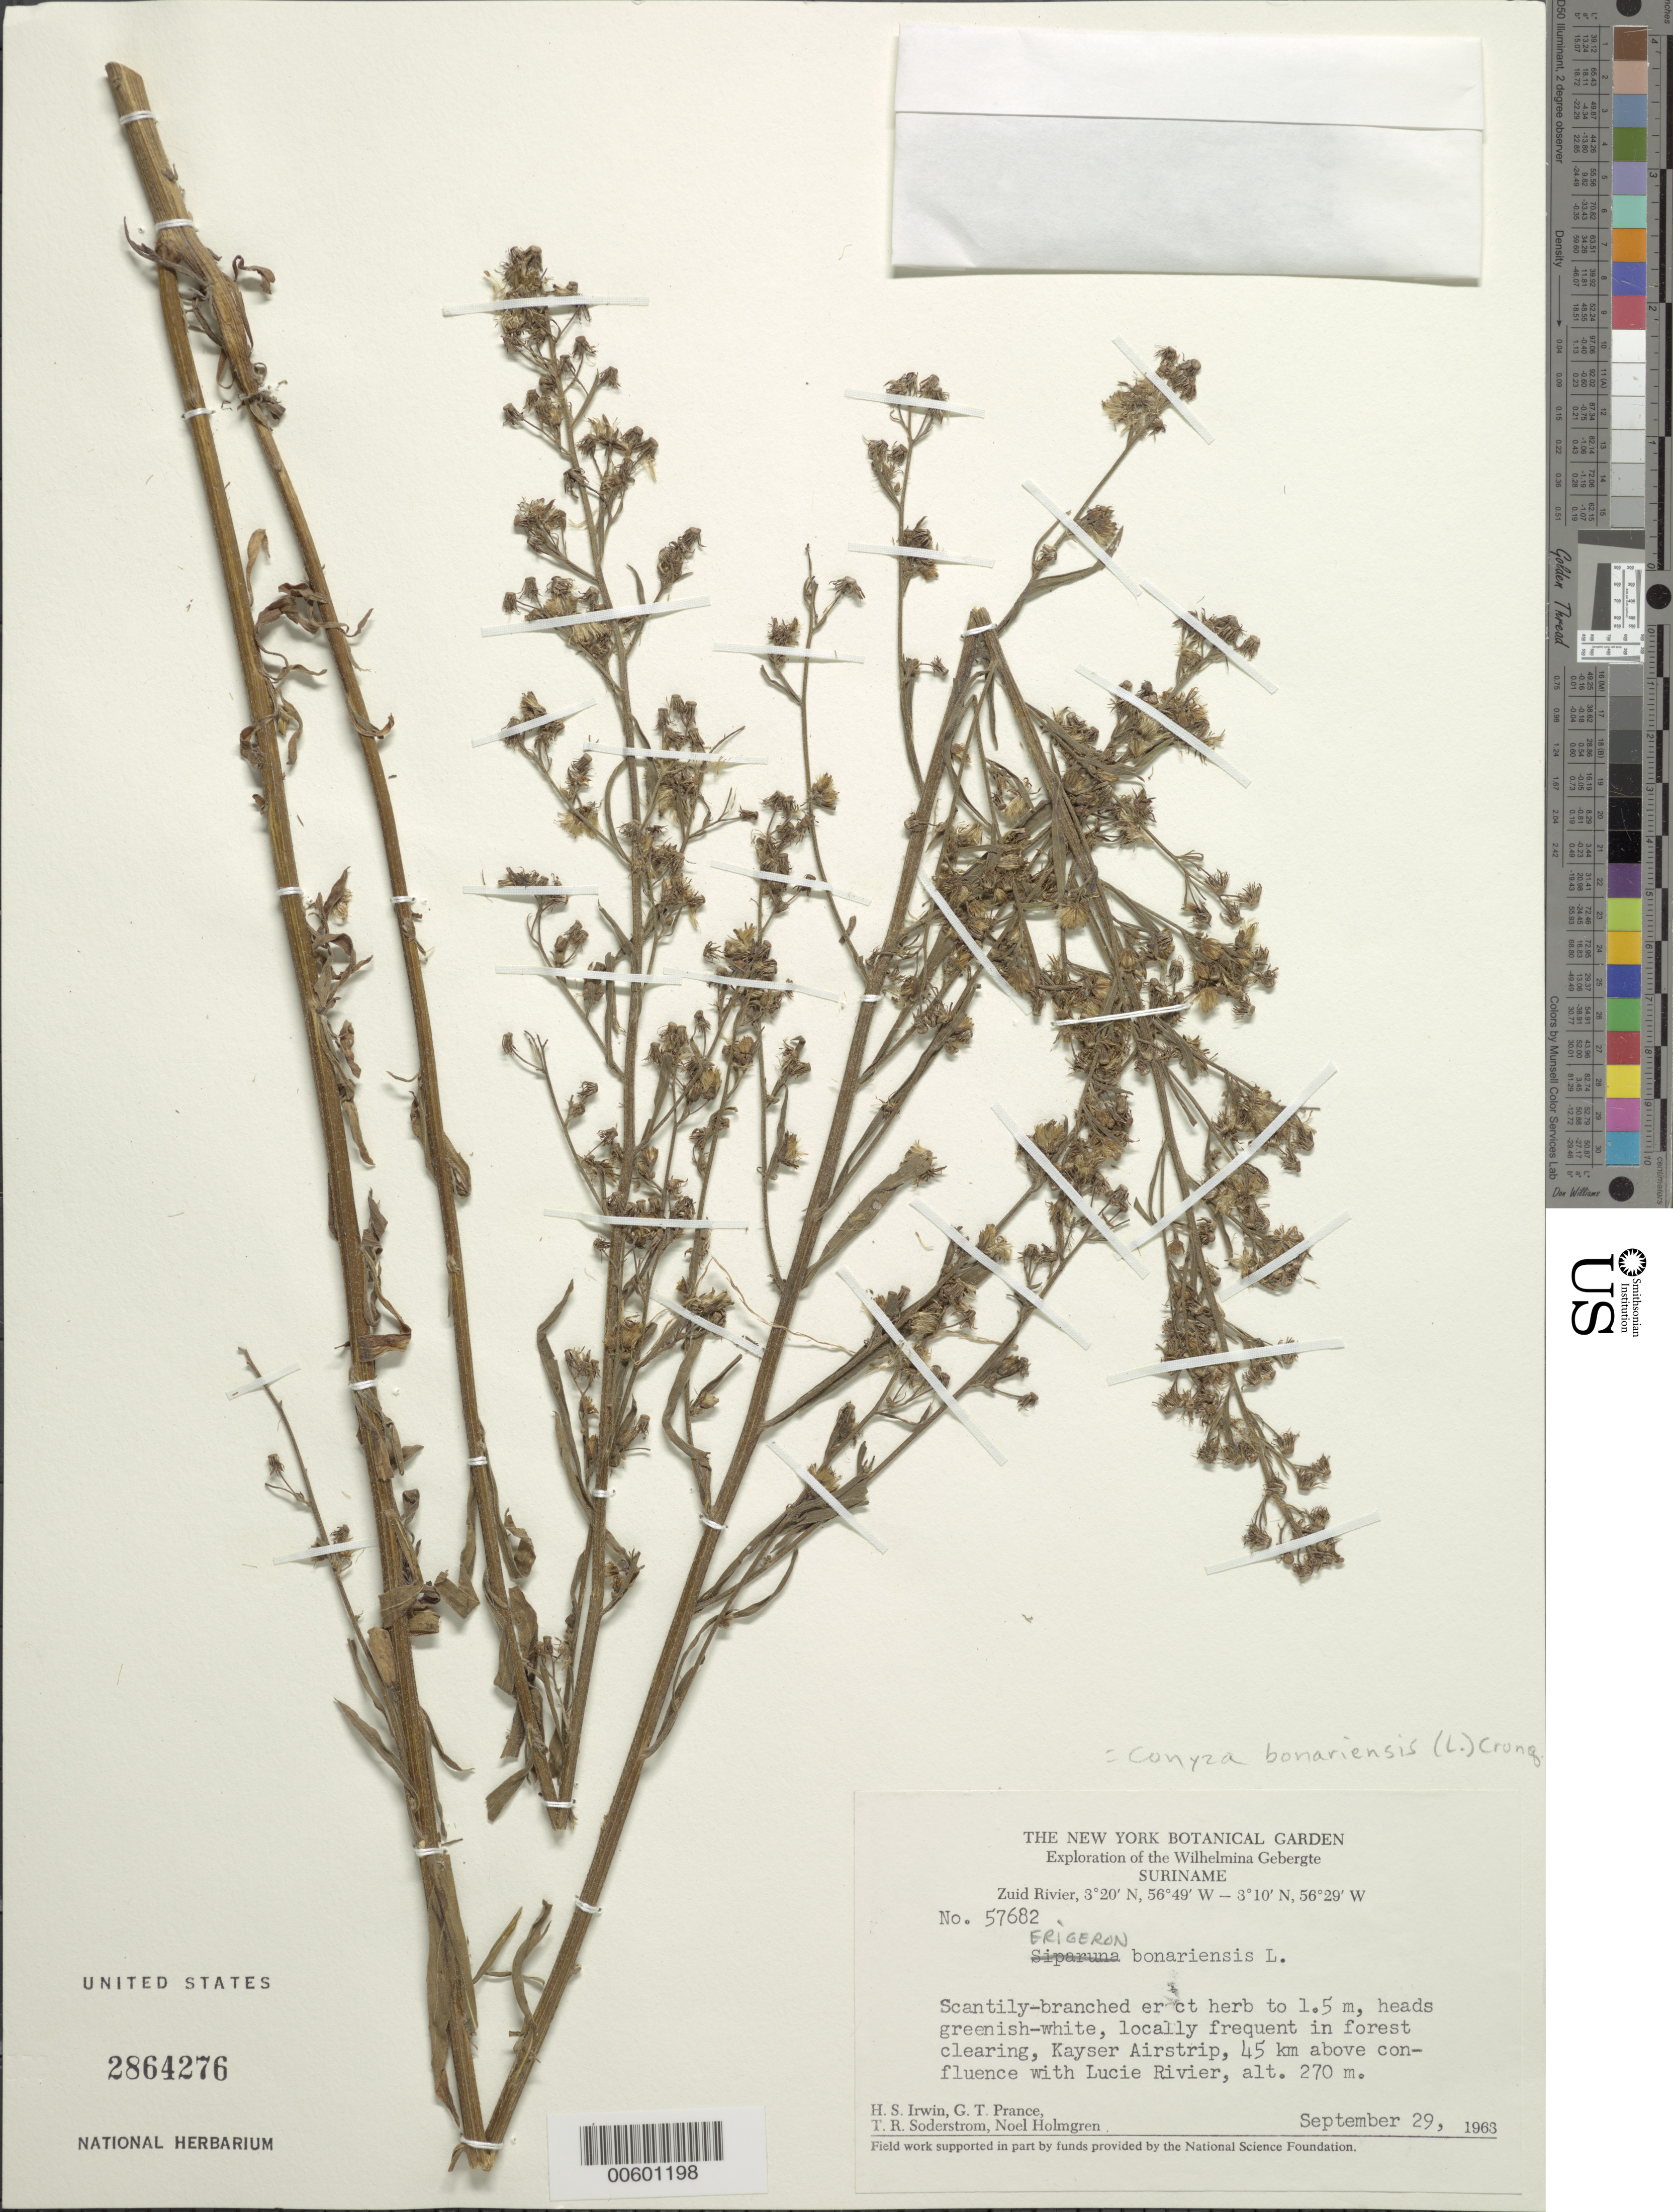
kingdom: Plantae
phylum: Tracheophyta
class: Magnoliopsida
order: Asterales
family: Asteraceae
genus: Conyza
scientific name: Conyza bonariensis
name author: (L.) Cronq.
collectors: H. Irwin, G. T. Prance, T. R. Soderstrom & N. H. Holmgren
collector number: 57682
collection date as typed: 29-Sep-63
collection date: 1963-09-29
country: Suriname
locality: Kayser Airstrip, Zuid R., 45 km above confl. with Lucie R., Wilhelmina Gebergte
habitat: forest clearing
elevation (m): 270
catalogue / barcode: US 2864276